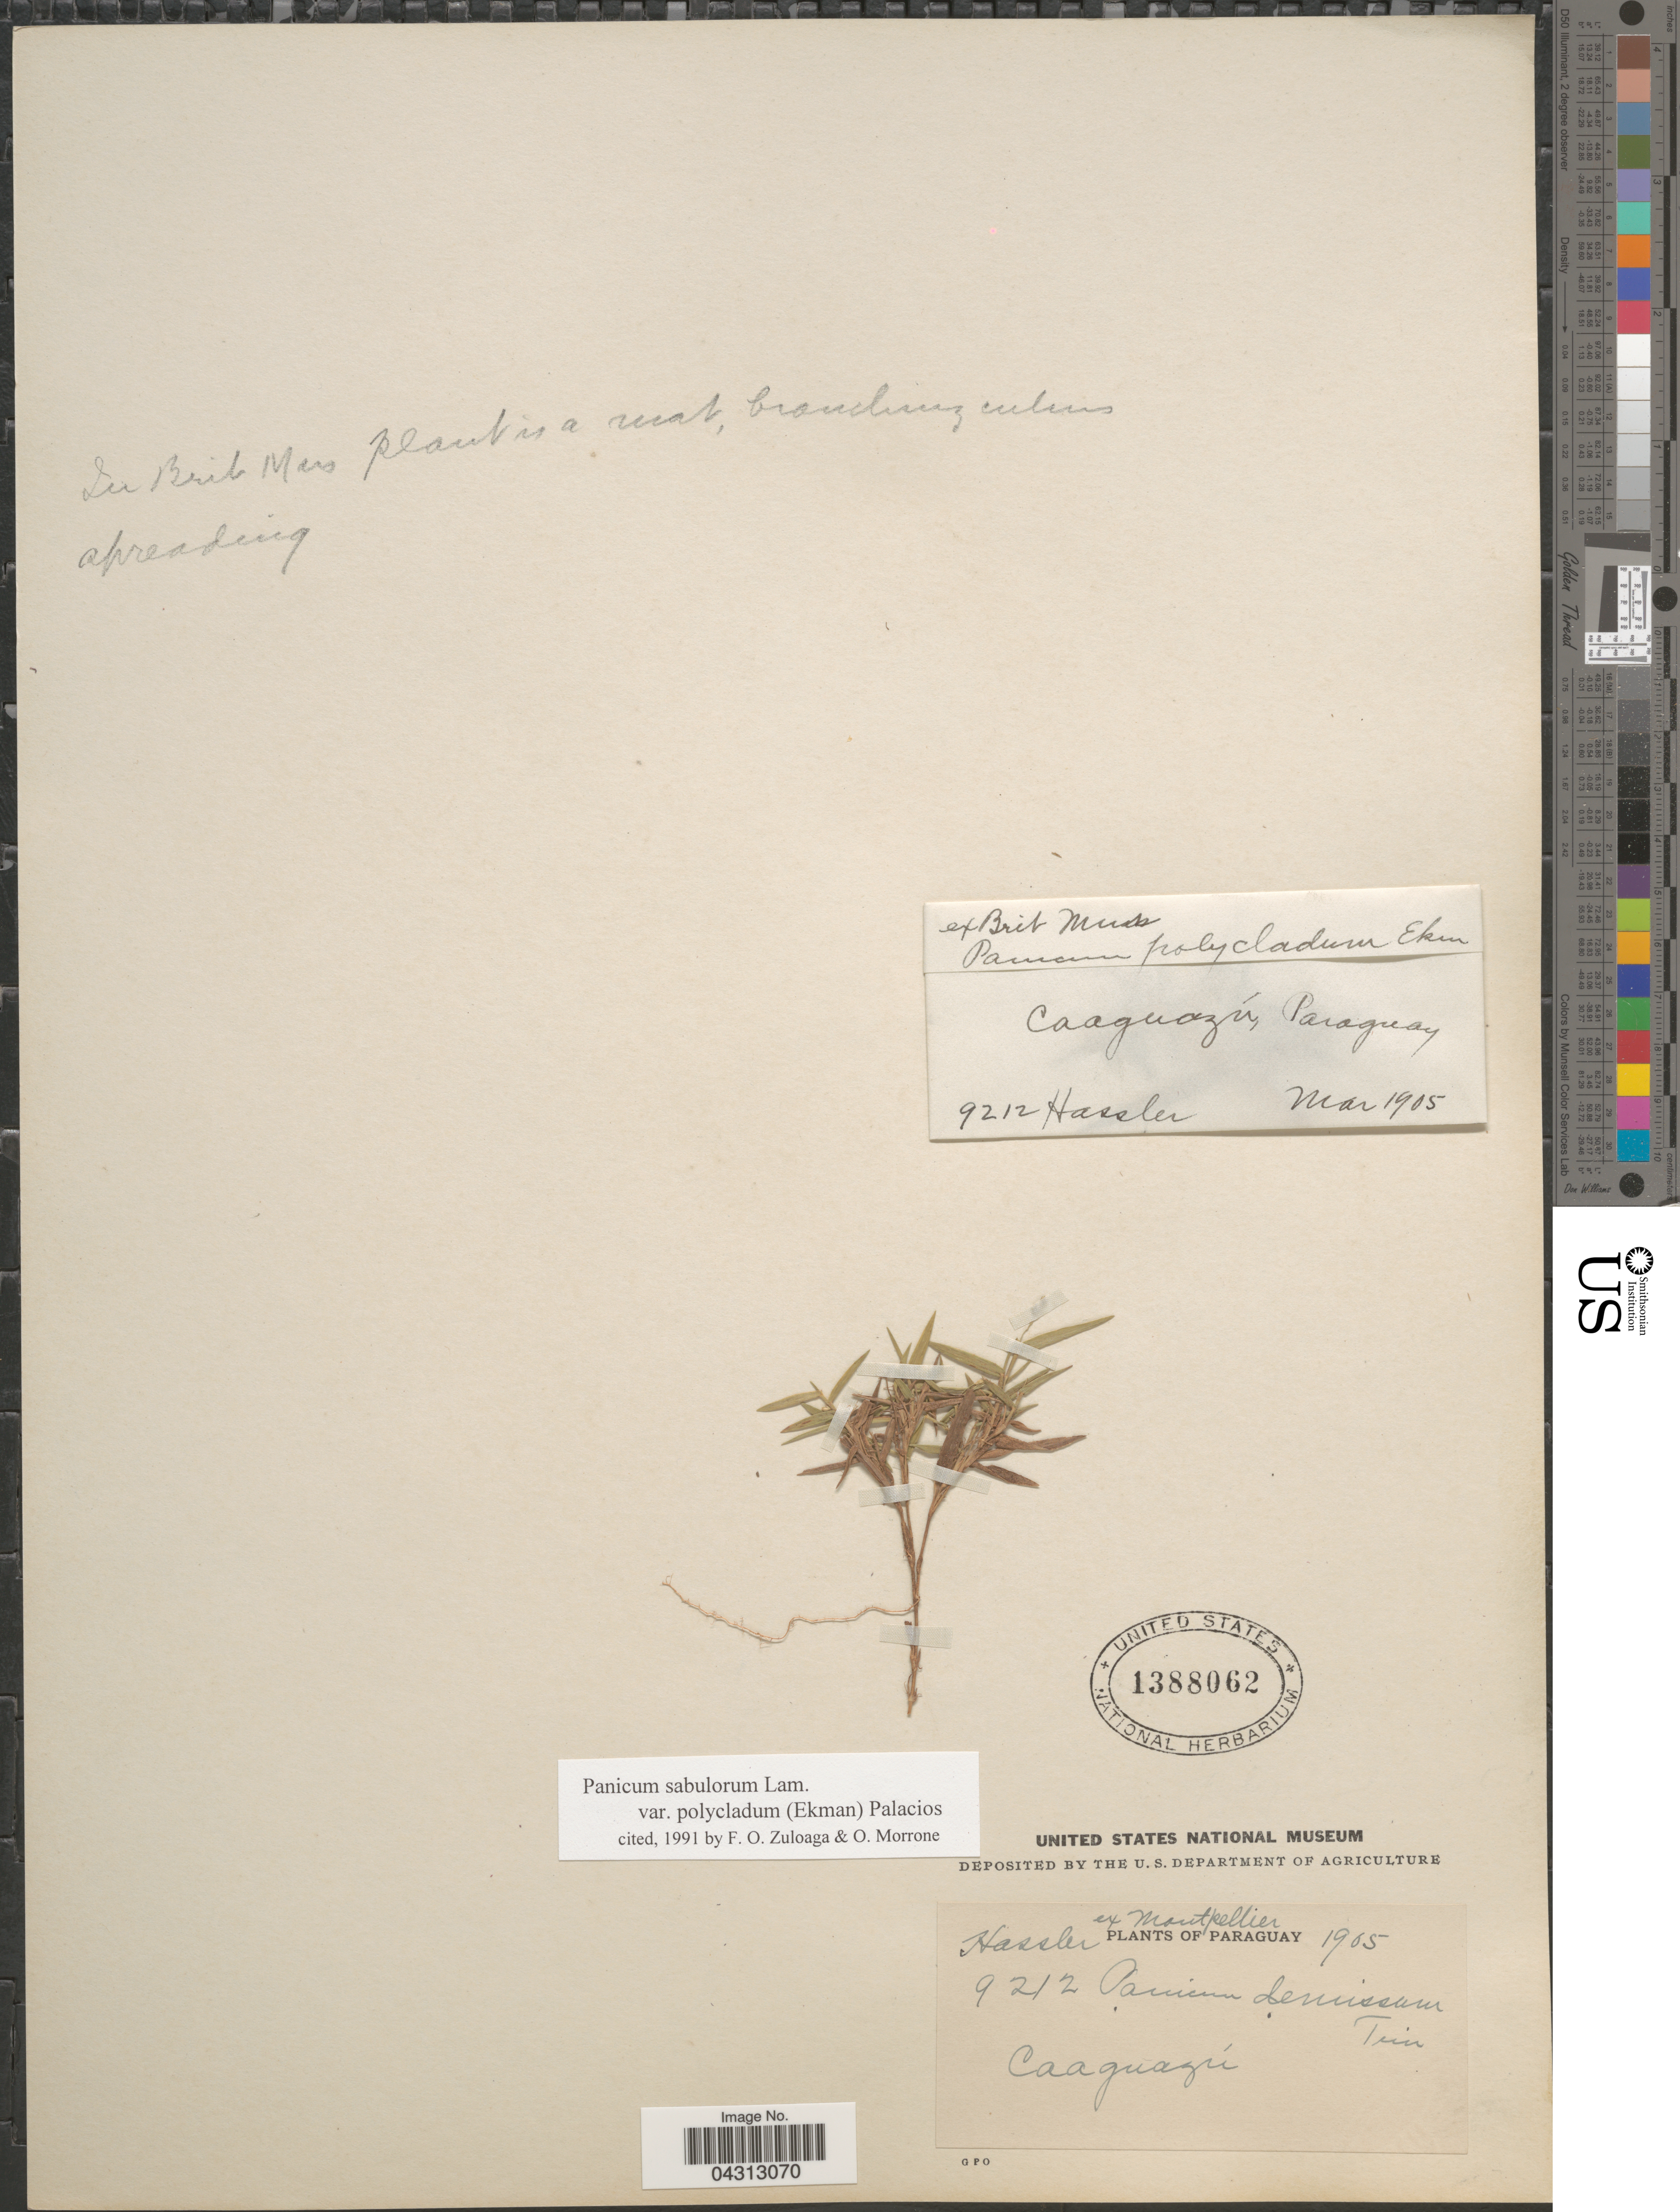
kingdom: Plantae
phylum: Tracheophyta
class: Liliopsida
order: Poales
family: Poaceae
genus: Dichanthelium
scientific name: Dichanthelium sabulorum var. polycladum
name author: (Ekman) Zuloaga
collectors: Hassler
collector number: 9212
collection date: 1905-03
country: Paraguay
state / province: Caaguazu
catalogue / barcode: US 1388062